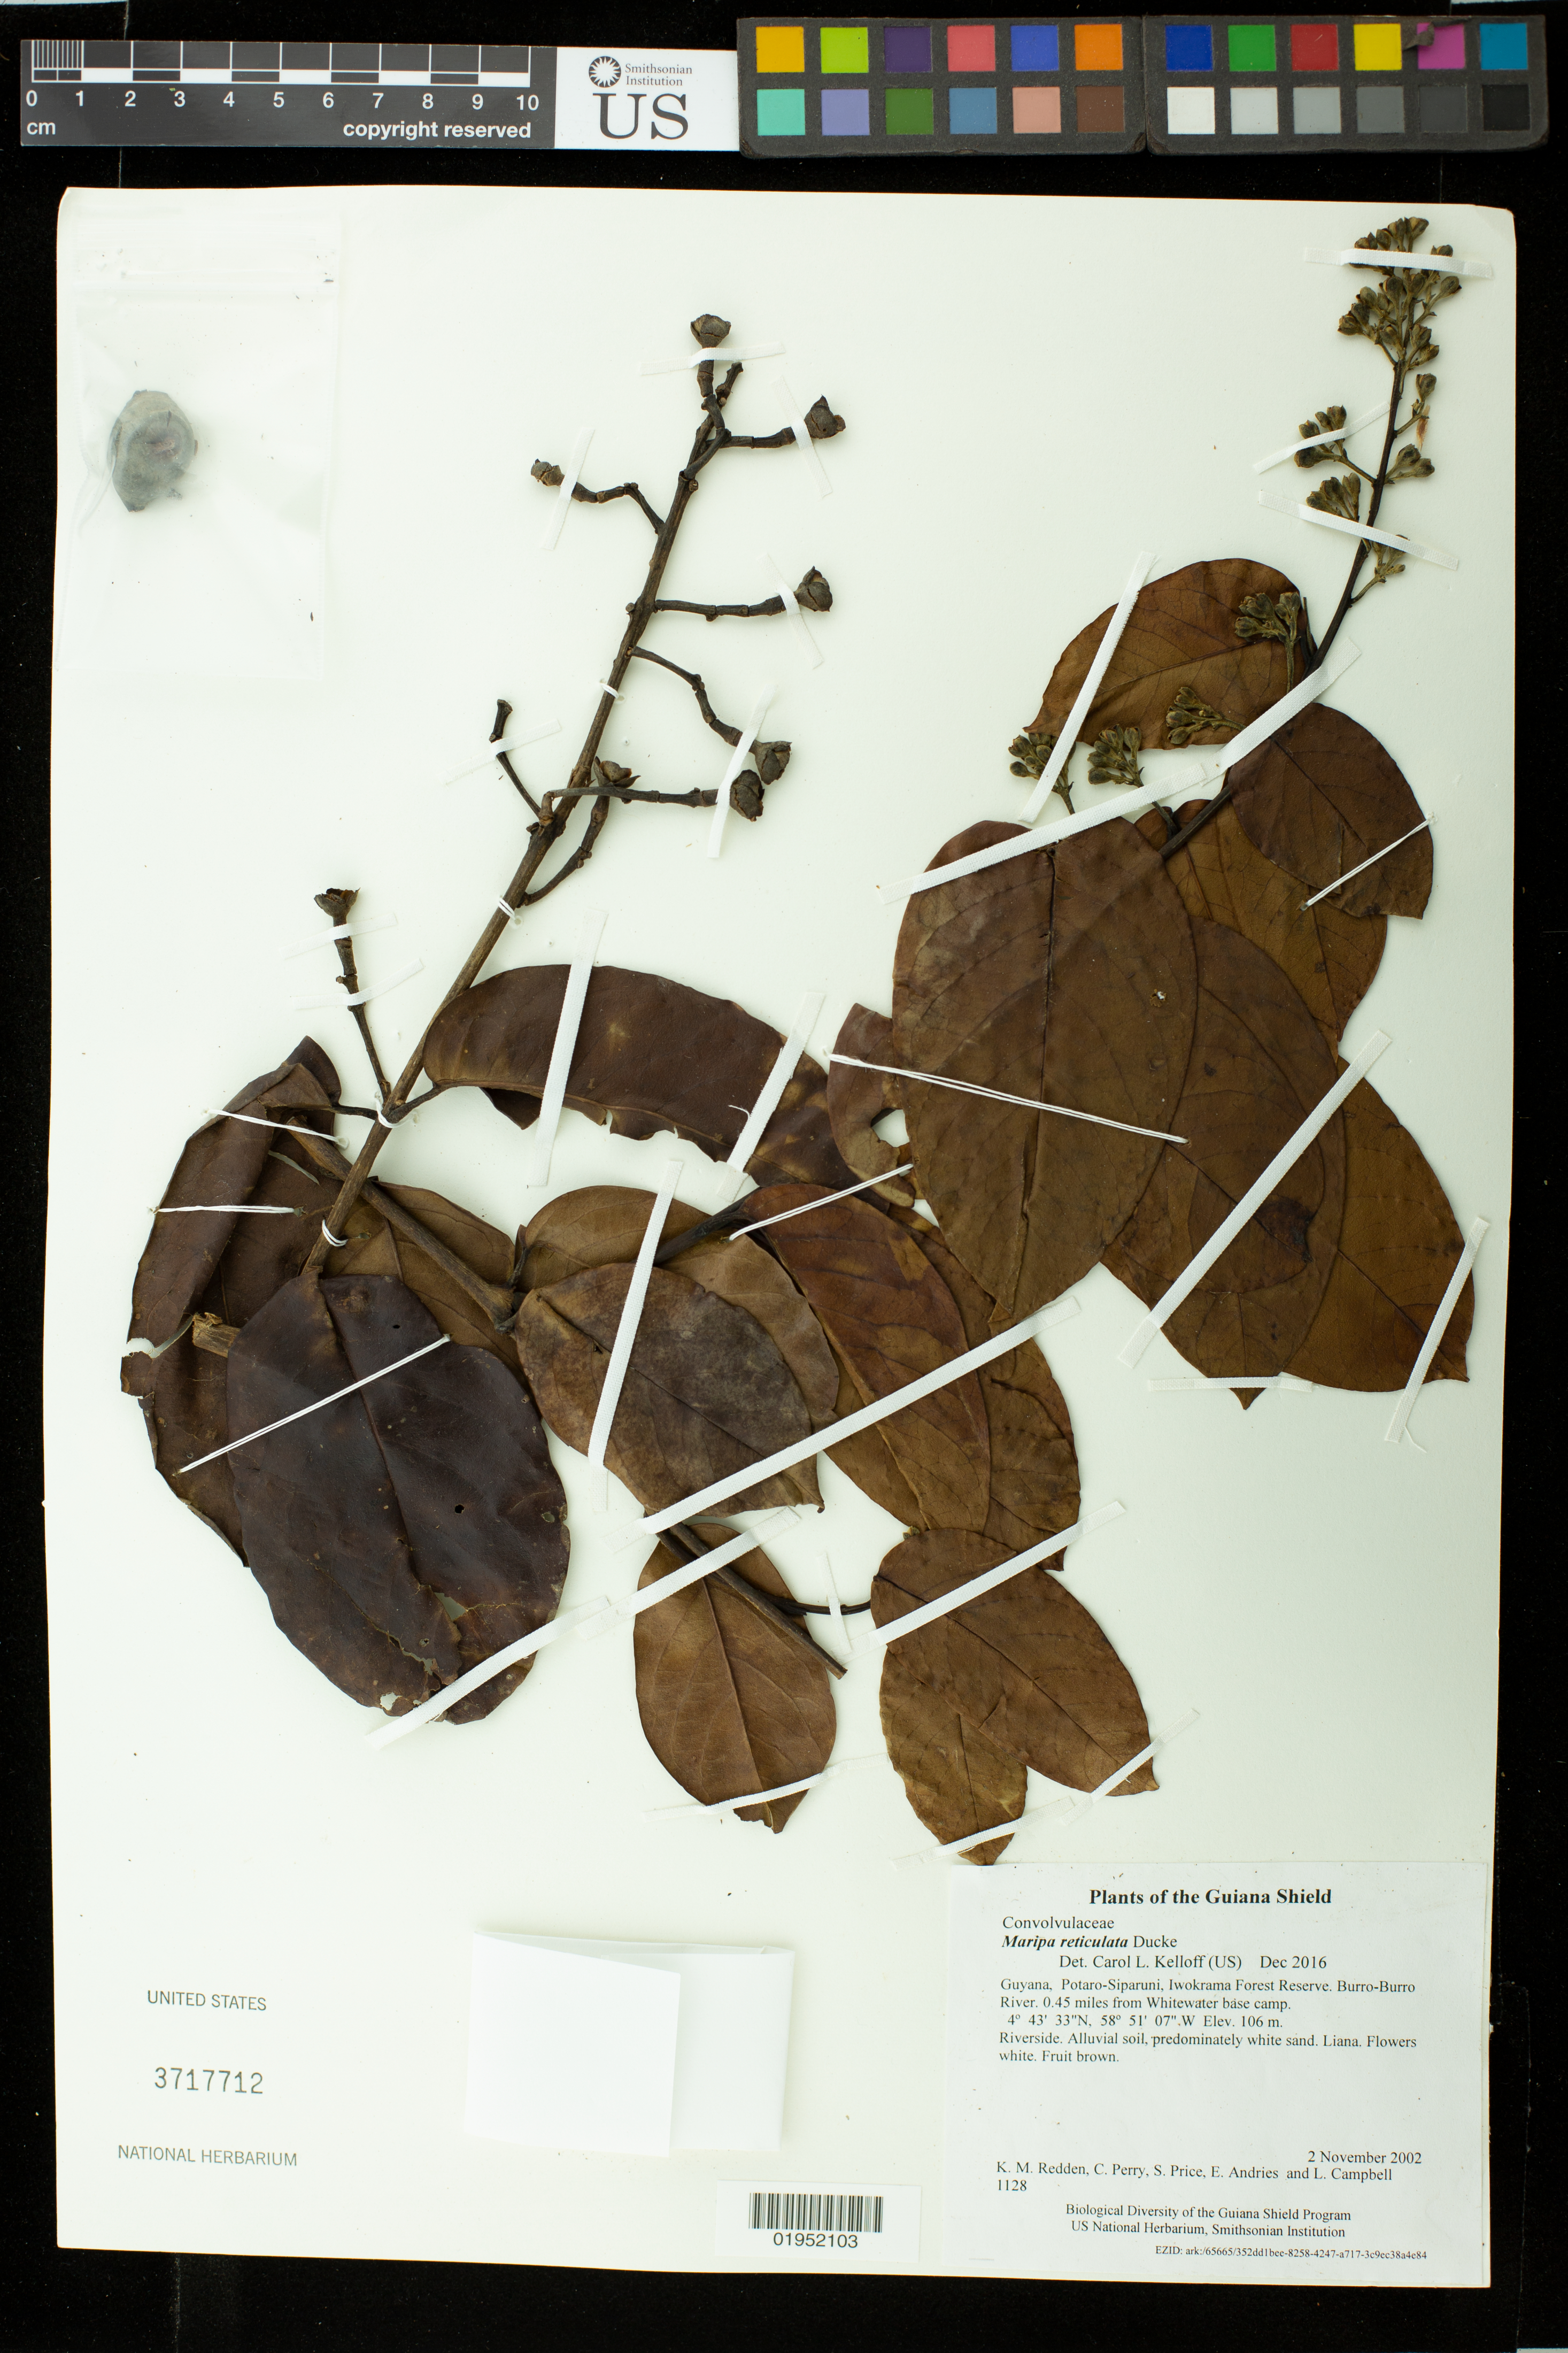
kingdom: Plantae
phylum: Tracheophyta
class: Magnoliopsida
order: Solanales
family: Convolvulaceae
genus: Maripa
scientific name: Maripa reticulata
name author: Ducke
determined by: Kelloff, Carol L., (US), Smithsonian Institution - National Museum of Natural History (UNITED STATES)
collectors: K. M. Redden, C. Perry, S. Price, E. Andries & L. Campbell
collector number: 1128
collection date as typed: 2 November 2002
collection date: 2002-11-02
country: Guyana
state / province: Potaro-Siparuni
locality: Iwokrama Forest Reserve. Burro-Burro River. 0.45 miles from Whitewater base camp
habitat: Riverside. Alluvial soil, predominately white sand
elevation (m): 106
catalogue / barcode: US 3717712